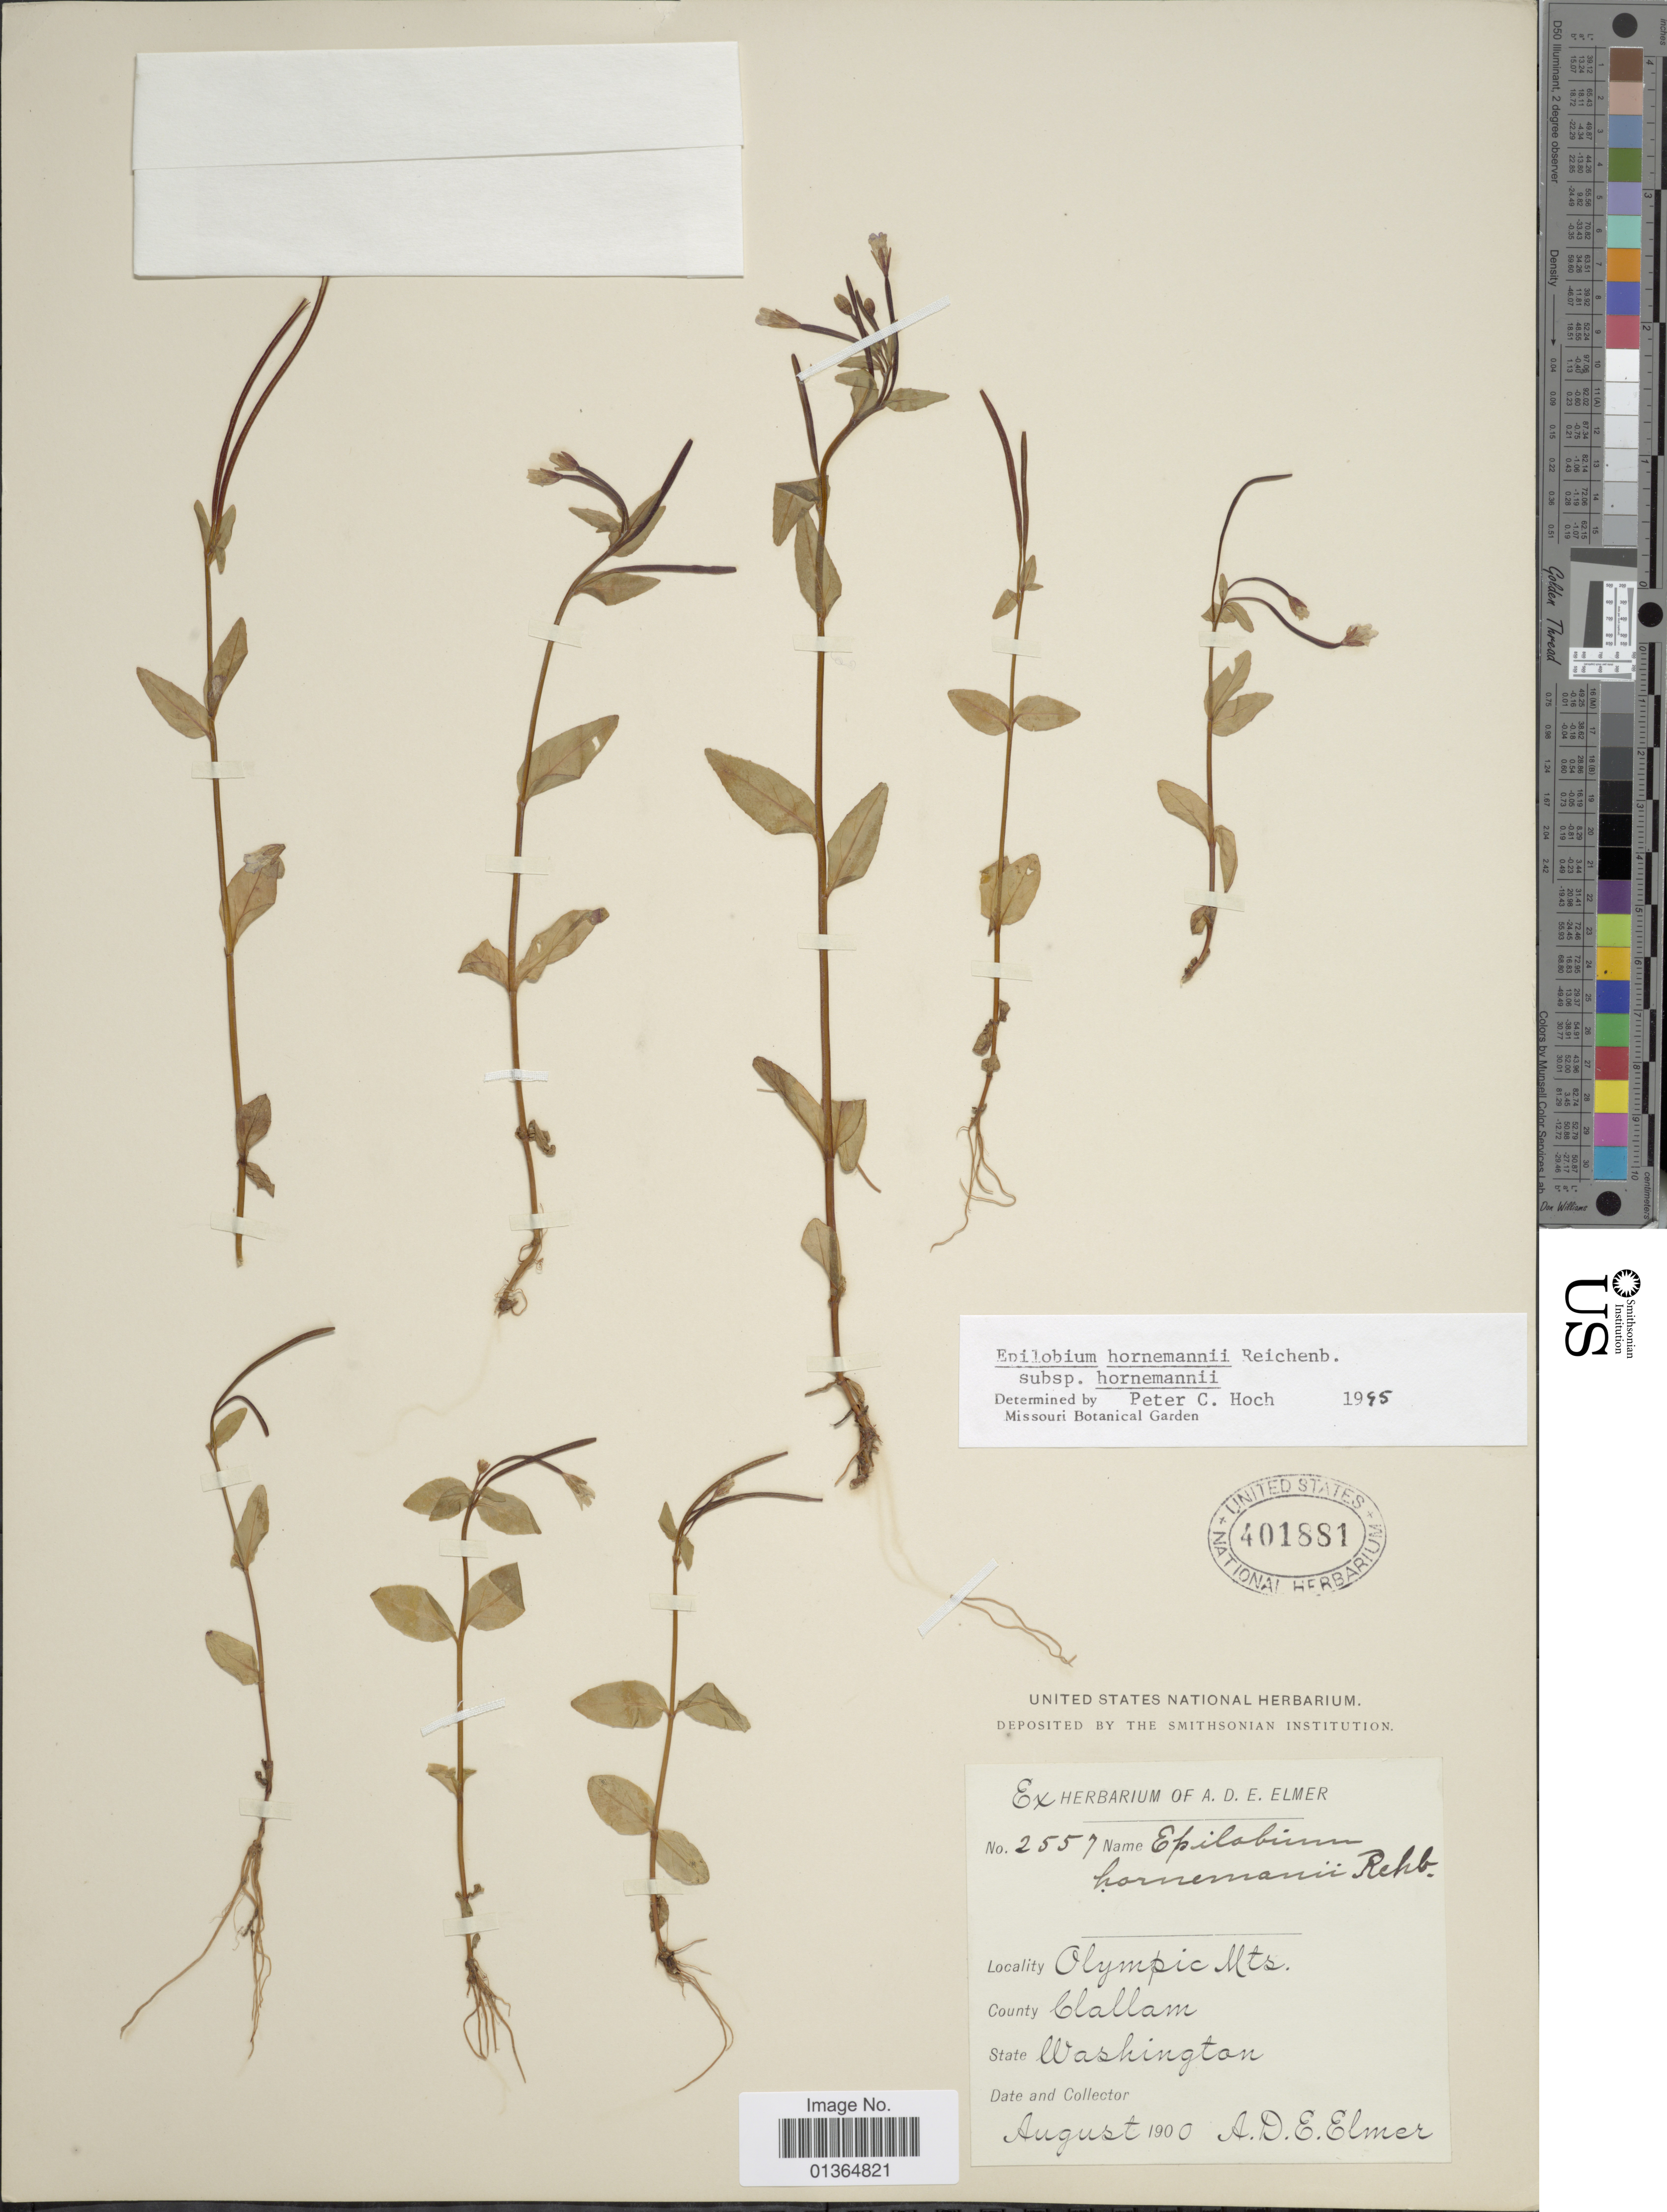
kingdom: Plantae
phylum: Tracheophyta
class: Magnoliopsida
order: Myrtales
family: Onagraceae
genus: Epilobium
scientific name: Epilobium hornemannii subsp. hornemannii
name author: Rchb.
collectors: A. D. E. Elmer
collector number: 2557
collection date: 1900-08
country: United States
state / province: Washington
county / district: Clallam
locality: Olympic Mts. County Clallam.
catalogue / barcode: US 401881